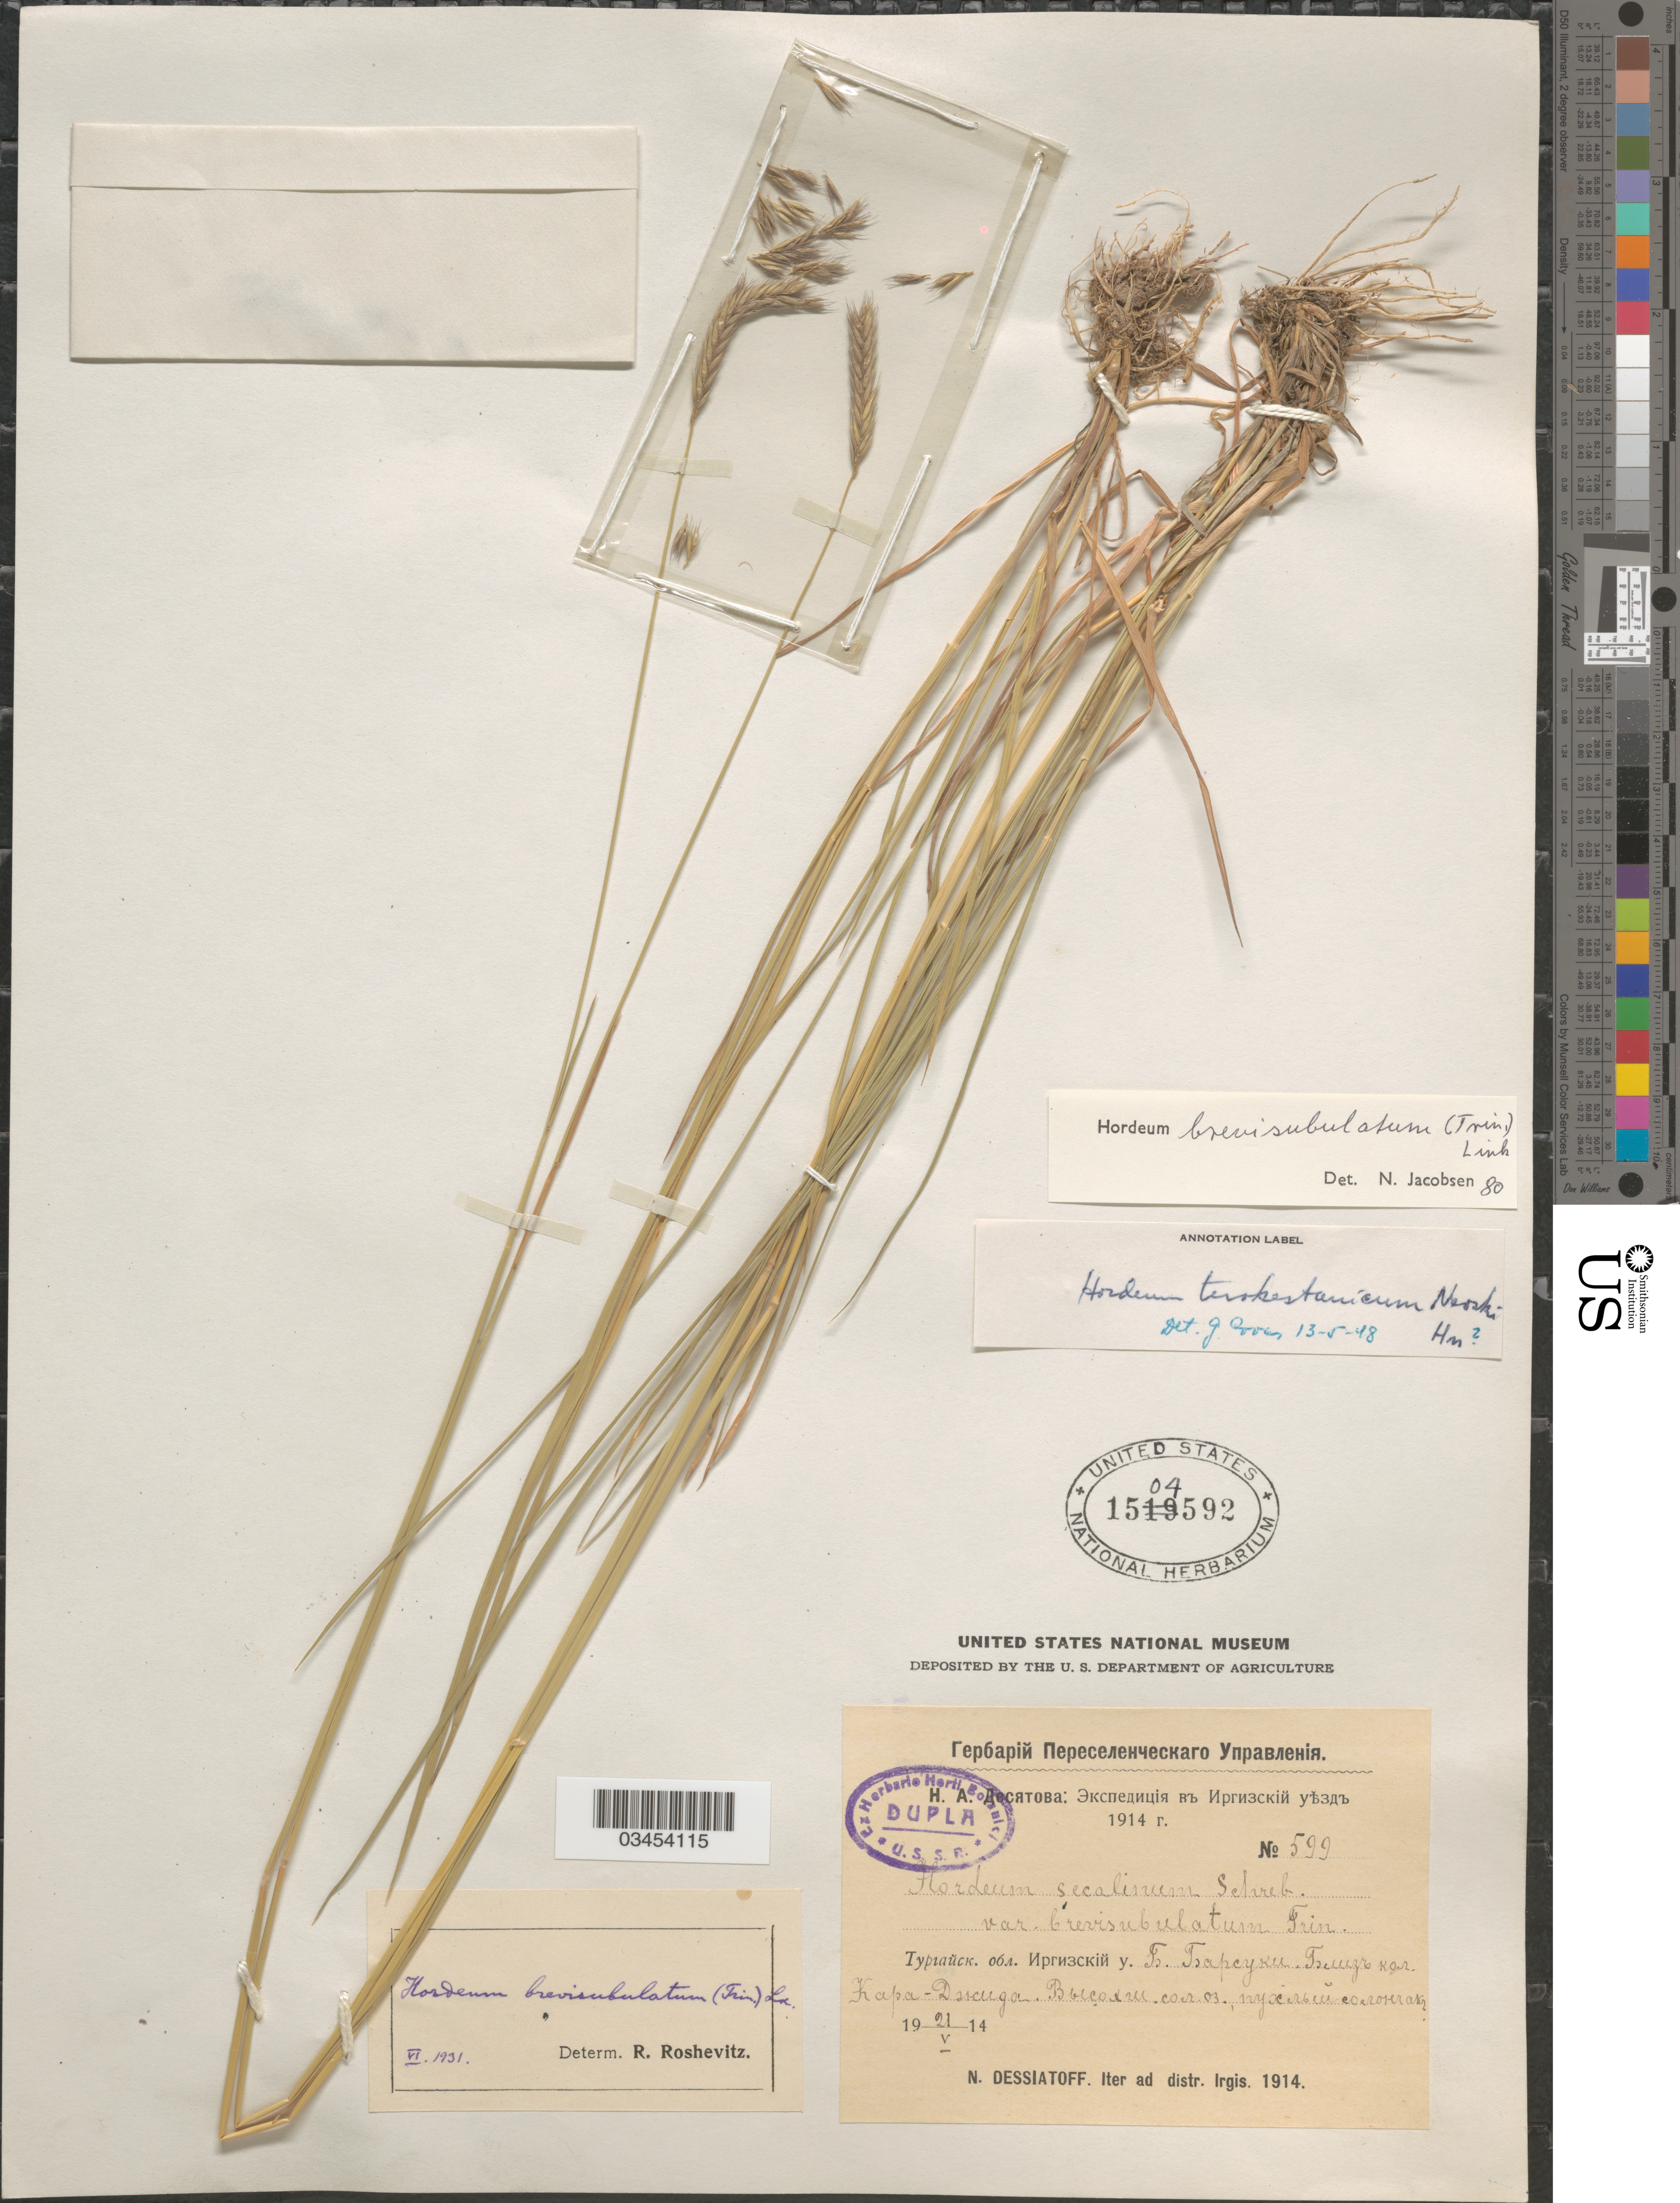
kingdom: Plantae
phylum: Tracheophyta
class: Liliopsida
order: Poales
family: Poaceae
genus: Hordeum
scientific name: Hordeum brevisubulatum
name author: (Trin.) Link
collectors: N. Dessiatoff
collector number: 599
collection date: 1914-05-21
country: Kazakhstan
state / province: Aqtobe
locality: Iter ad distr. Irgis. Bolshye Barsuki near Kara-Dzhida well.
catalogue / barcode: US 1504592